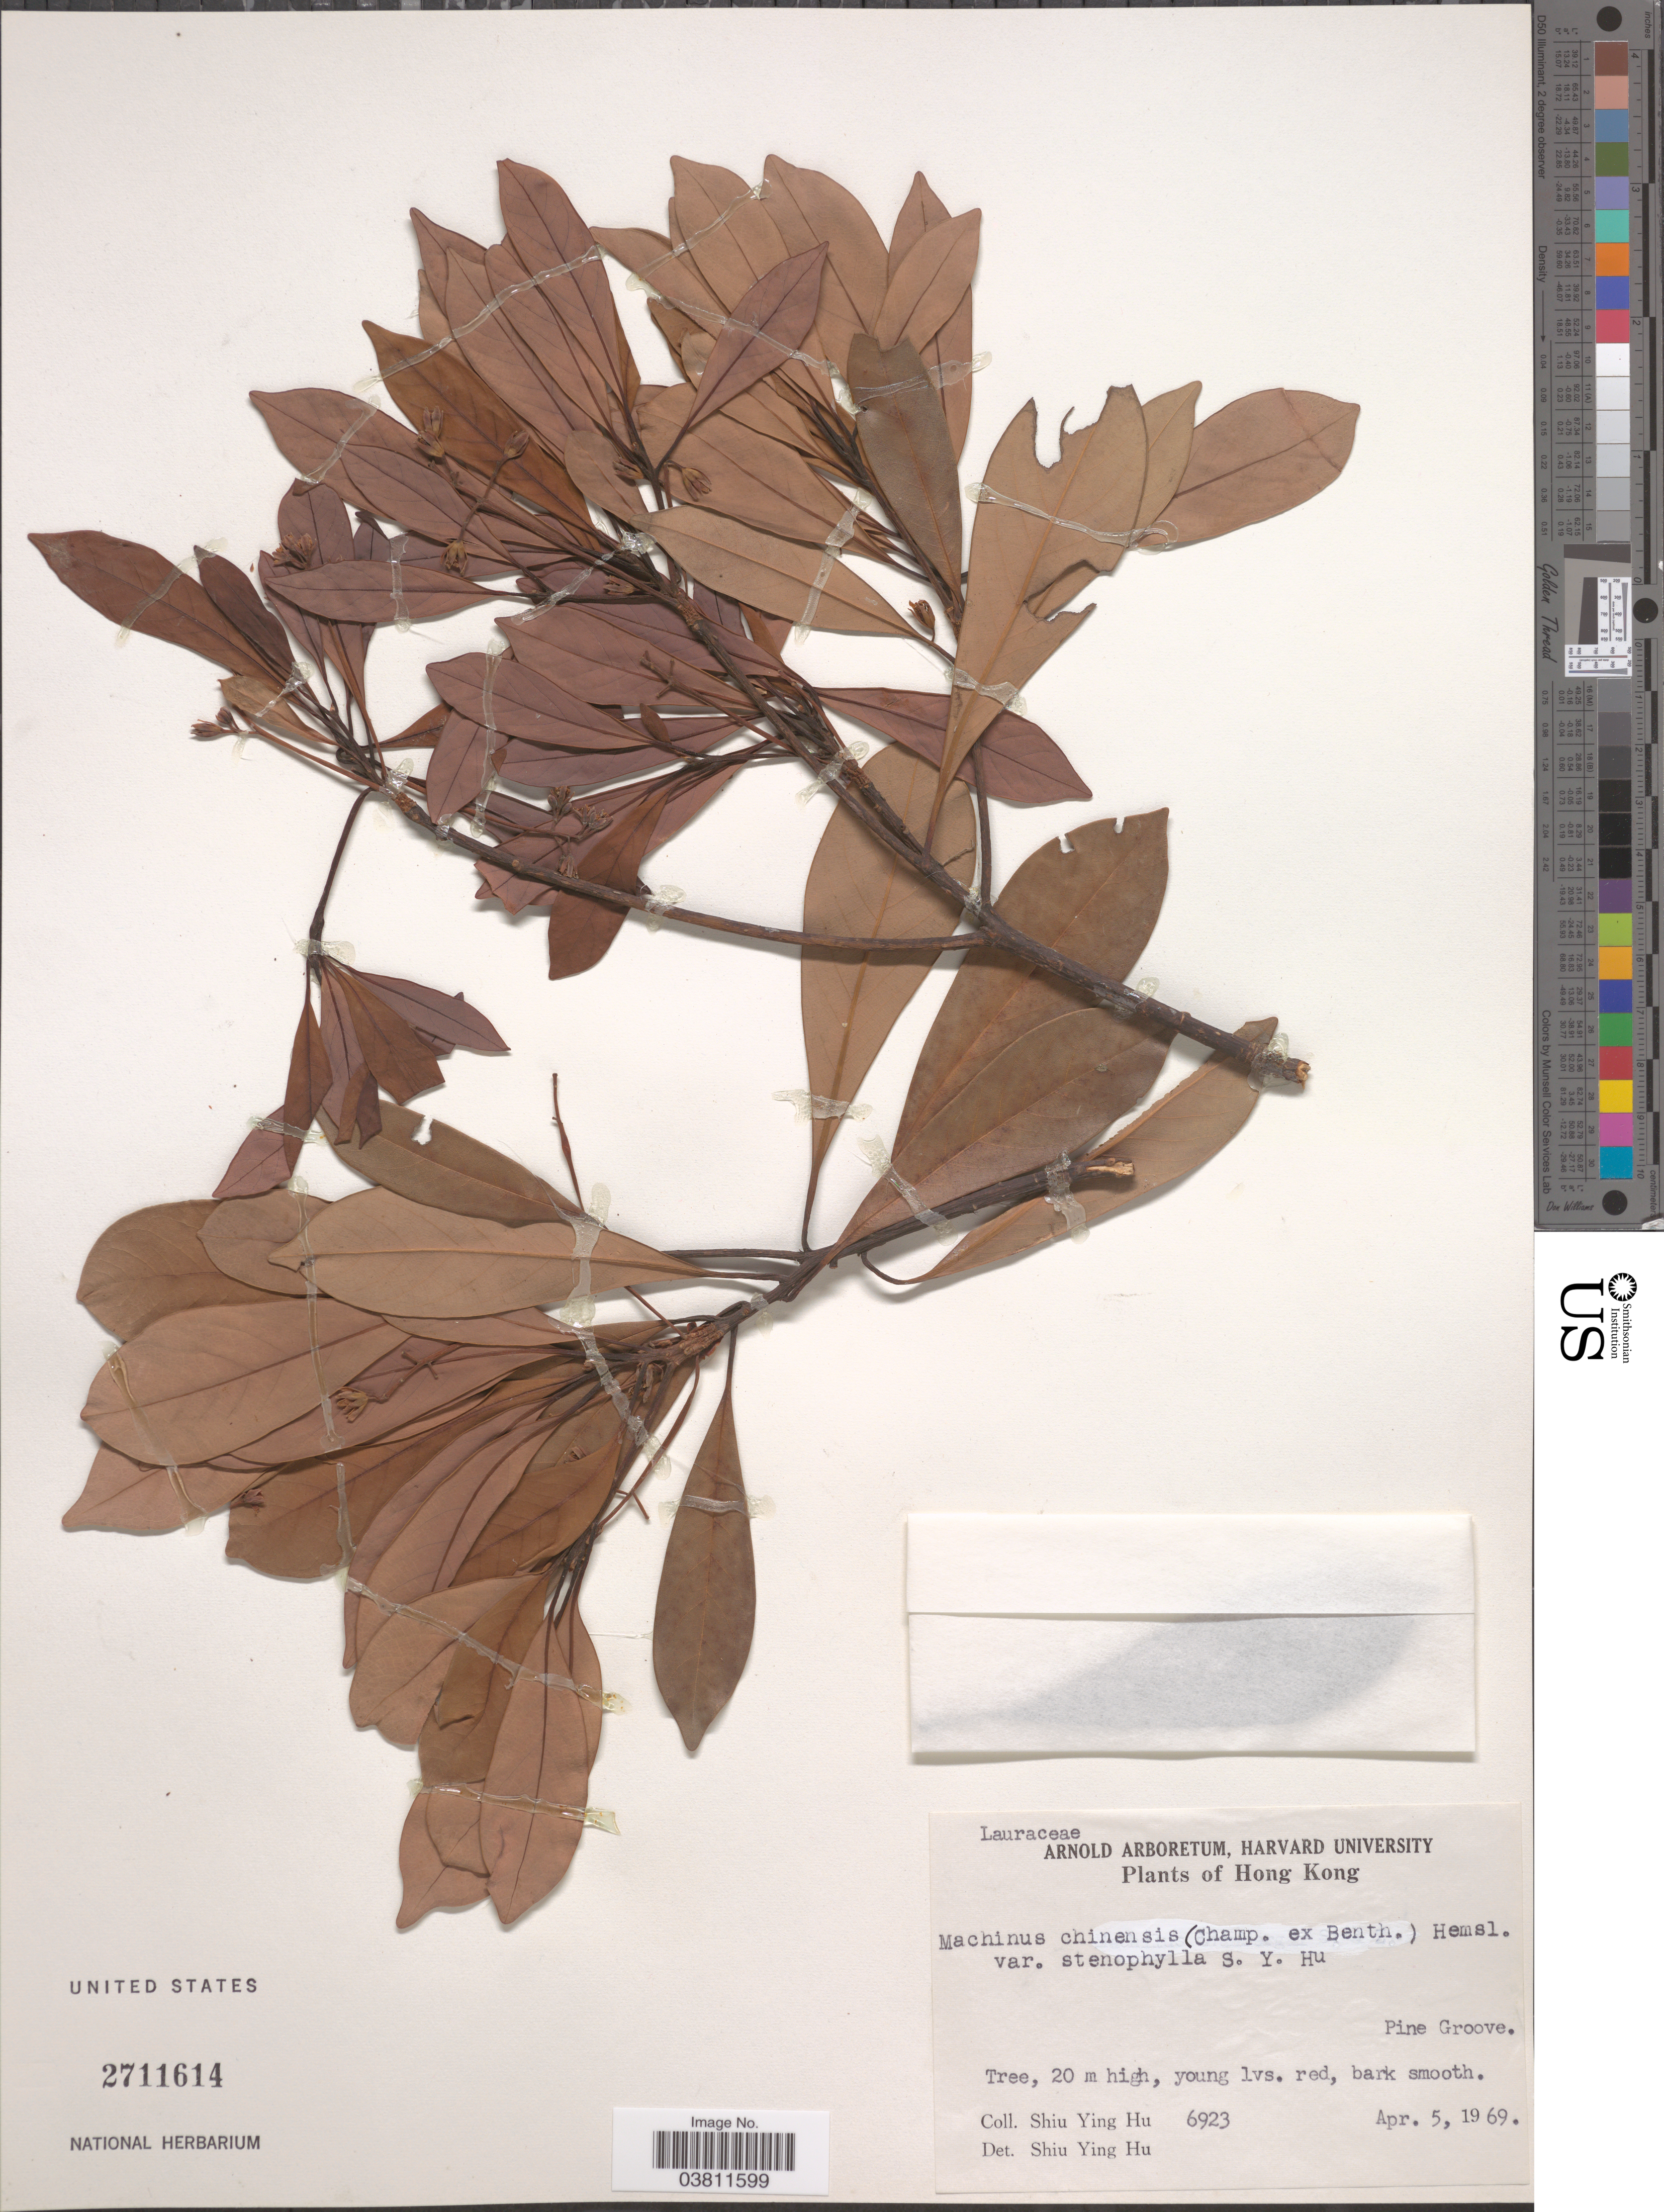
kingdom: Plantae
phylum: Tracheophyta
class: Magnoliopsida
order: Laurales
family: Lauraceae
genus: Machilus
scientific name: Machilus chinensis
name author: (Benth.) Hemsl.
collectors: S. Y. Hu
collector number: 6923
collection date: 1969-04-05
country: China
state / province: Hong Kong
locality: Pine Groove.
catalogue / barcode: US 2711614